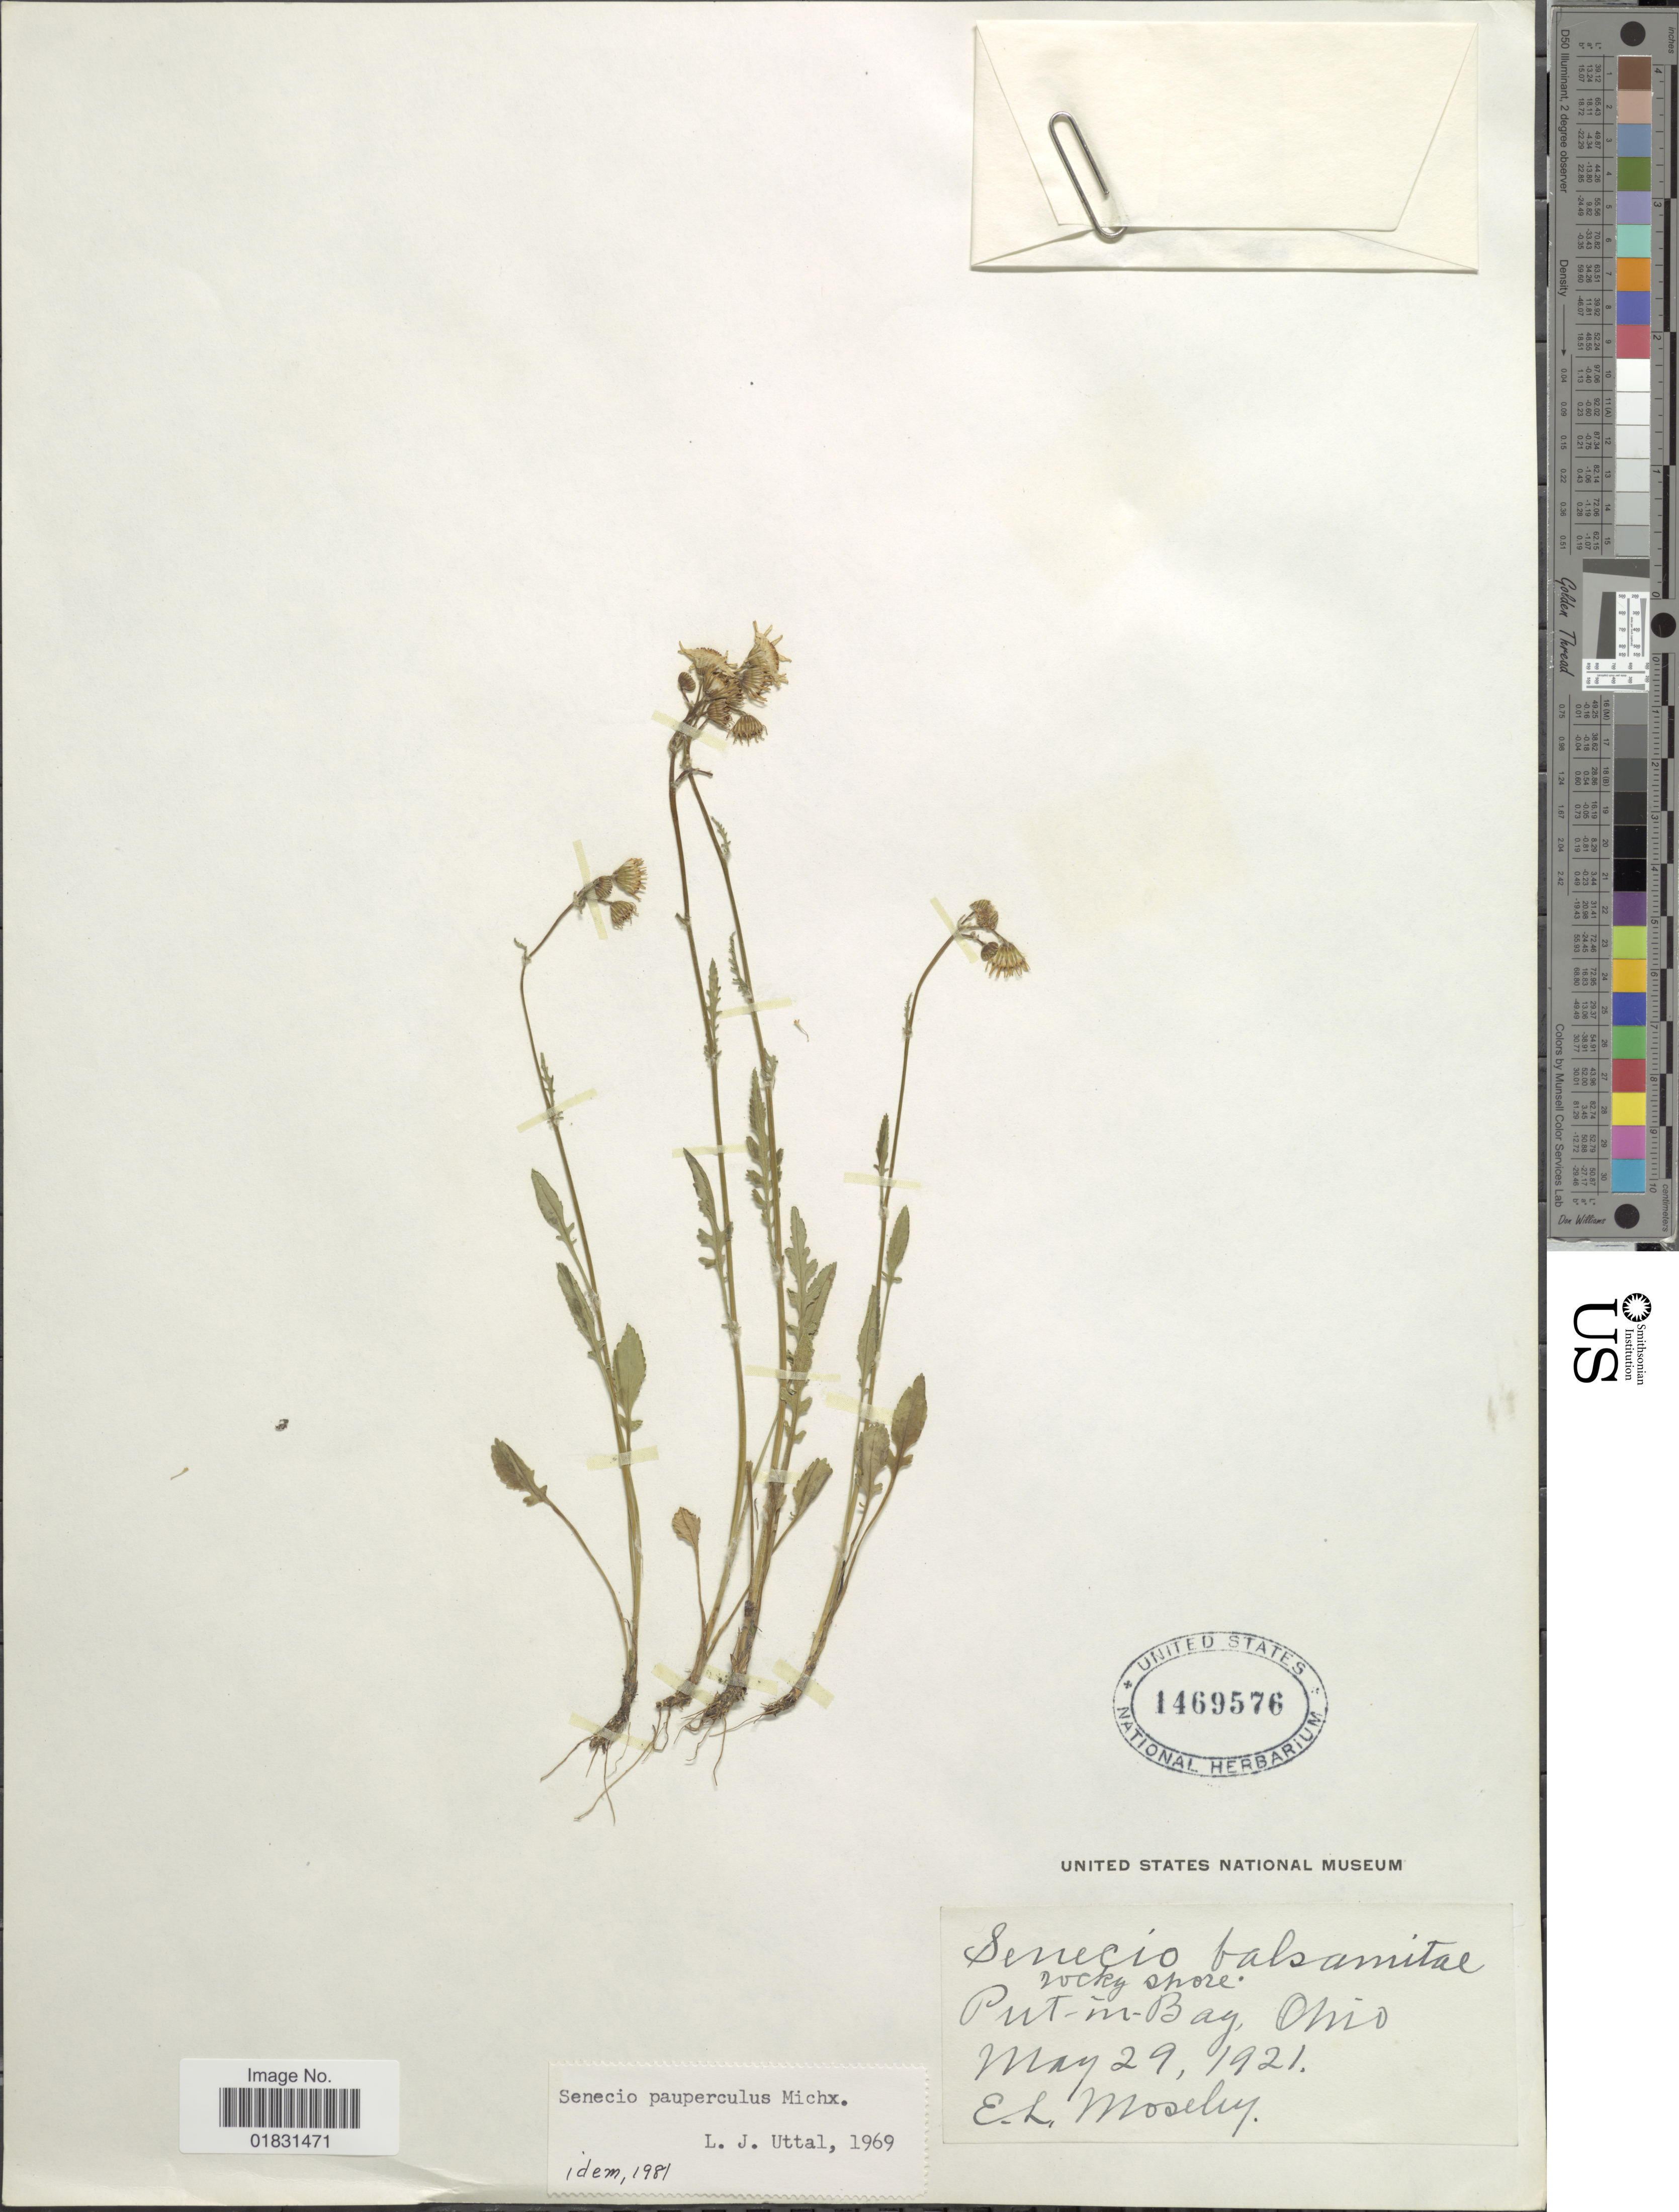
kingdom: Plantae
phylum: Tracheophyta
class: Magnoliopsida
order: Asterales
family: Asteraceae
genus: Packera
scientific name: Packera paupercula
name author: (Michx.) Á. Löve & D. Löve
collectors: E. Moseley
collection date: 1921-05-29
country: United States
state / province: Ohio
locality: Rocky shore, Put-in-Bay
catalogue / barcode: US 1469576